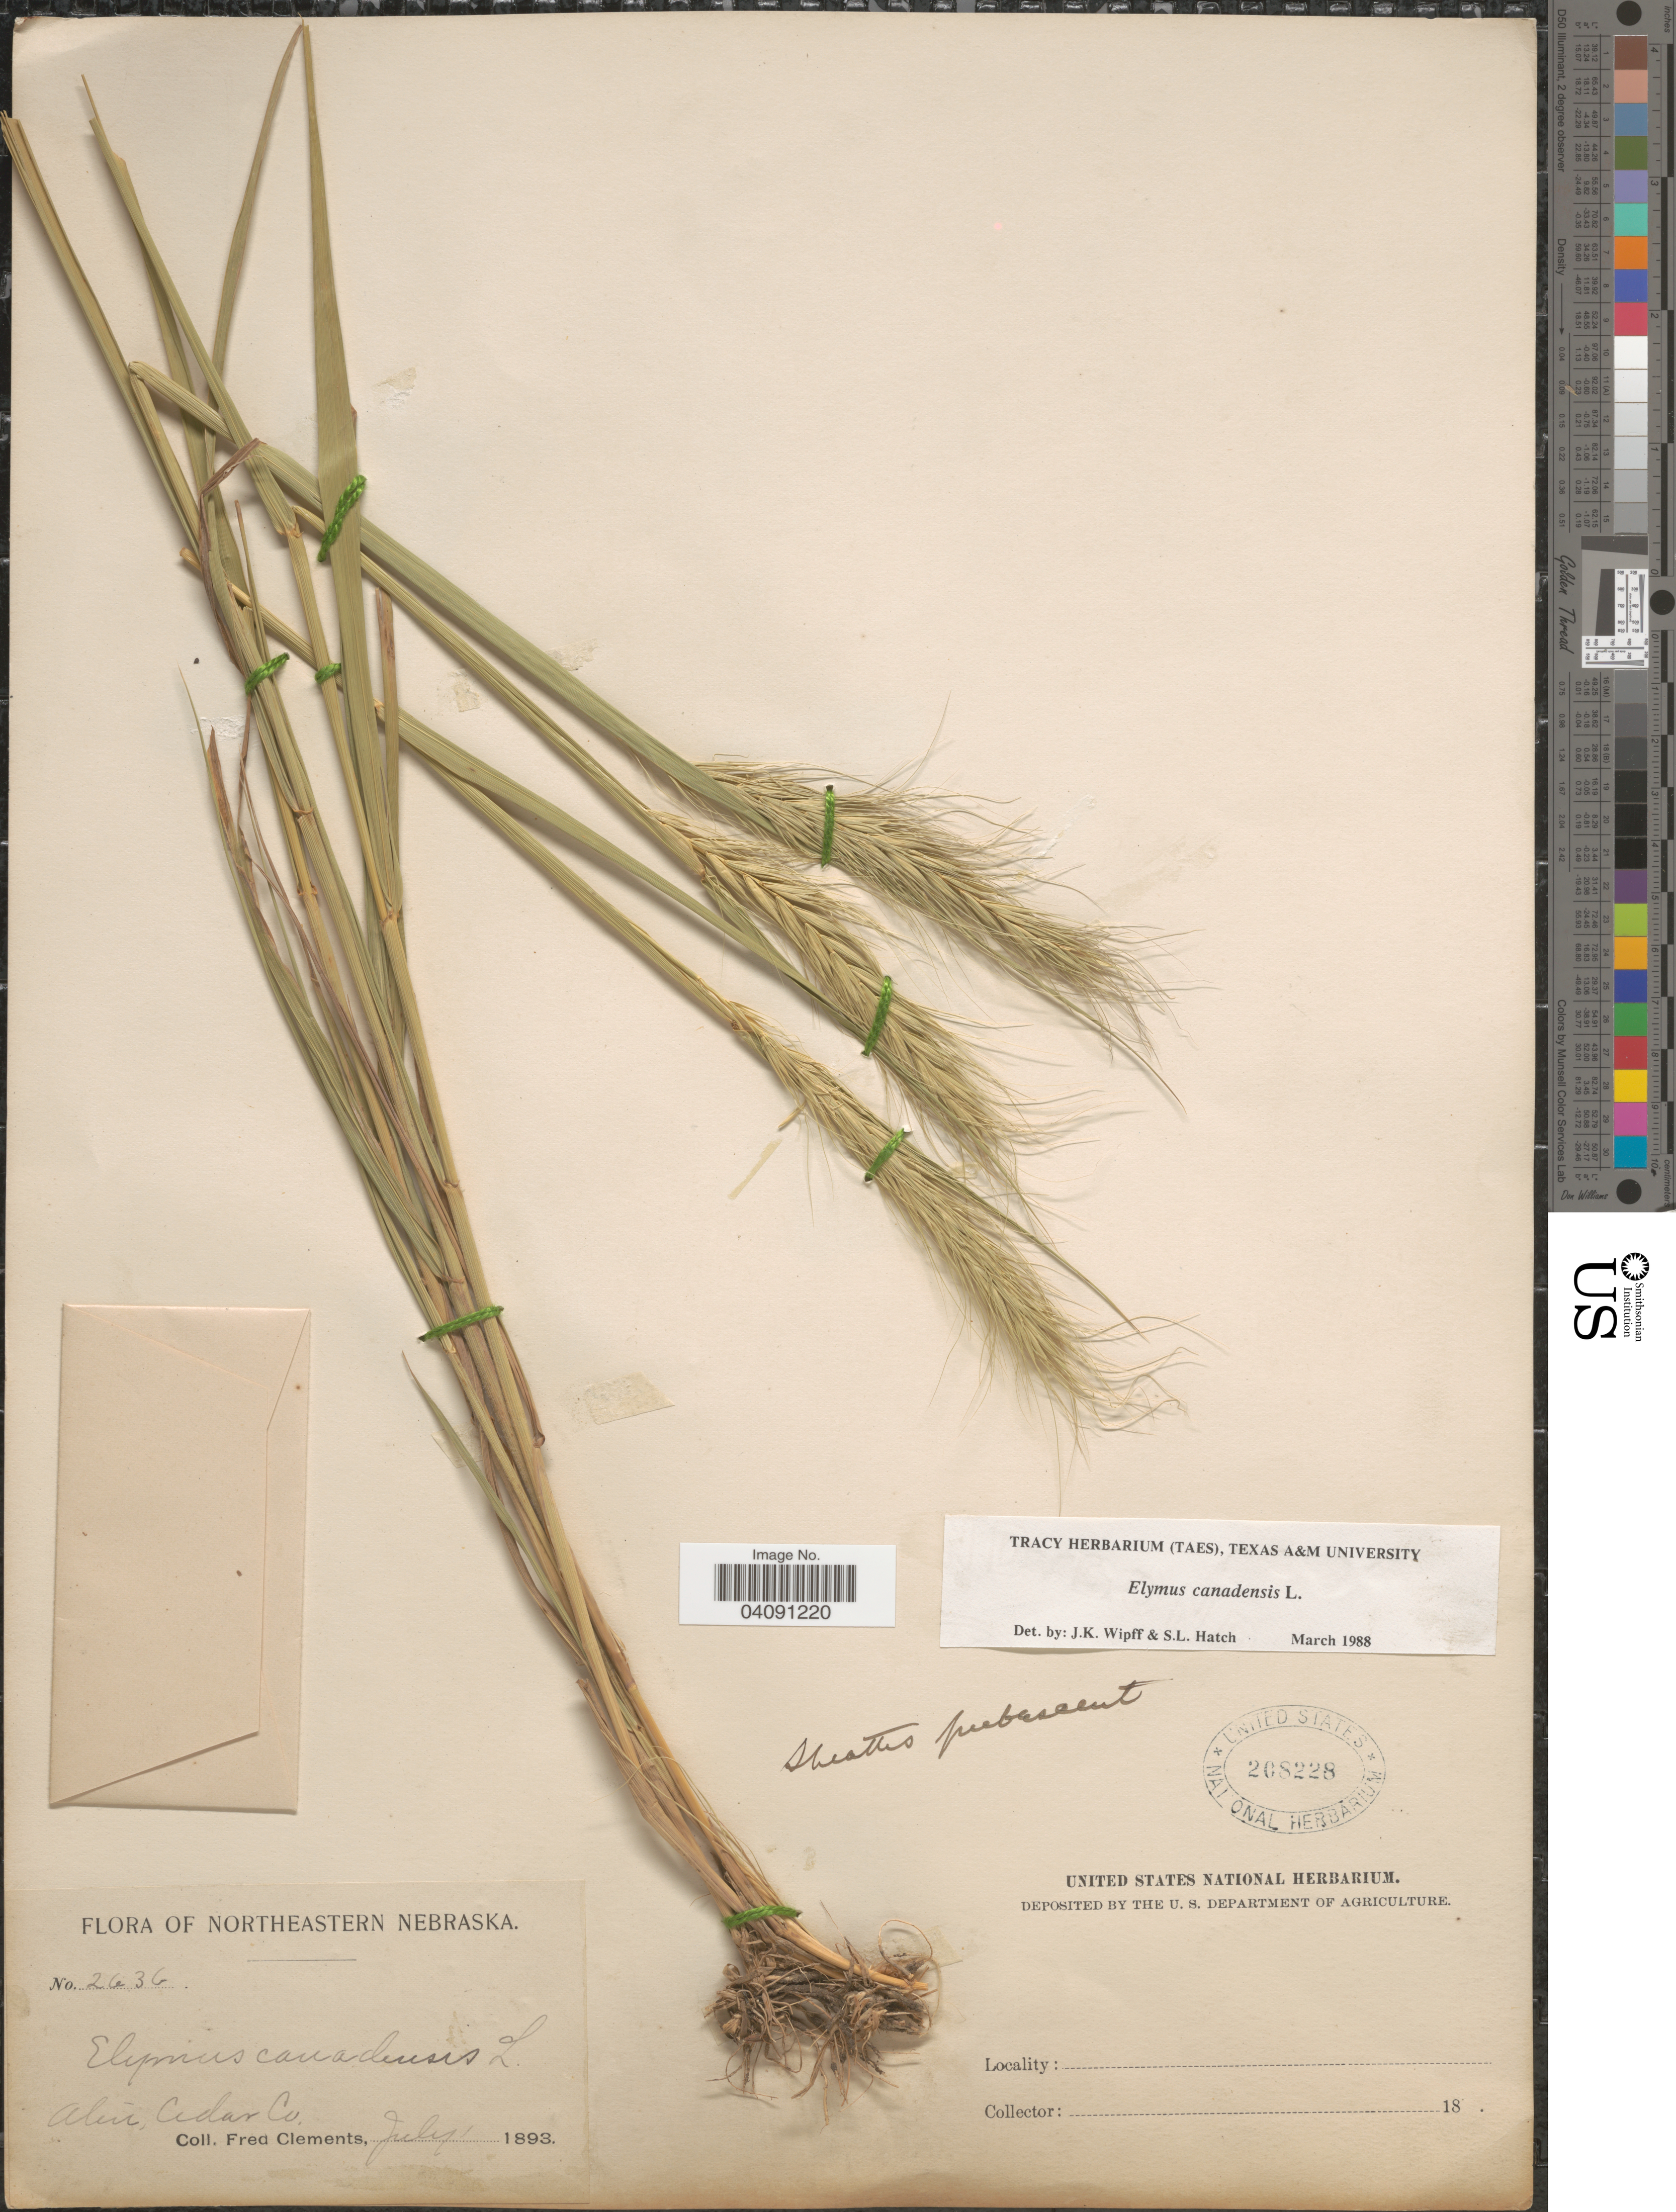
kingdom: Plantae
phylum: Tracheophyta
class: Liliopsida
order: Poales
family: Poaceae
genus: Elymus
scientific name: Elymus canadensis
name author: L.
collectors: F. E. Clements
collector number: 2636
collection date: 1893-07-01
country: United States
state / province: Nebraska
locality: Northeastern Nebraska. Aten, Cedar Co.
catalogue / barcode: US 208228